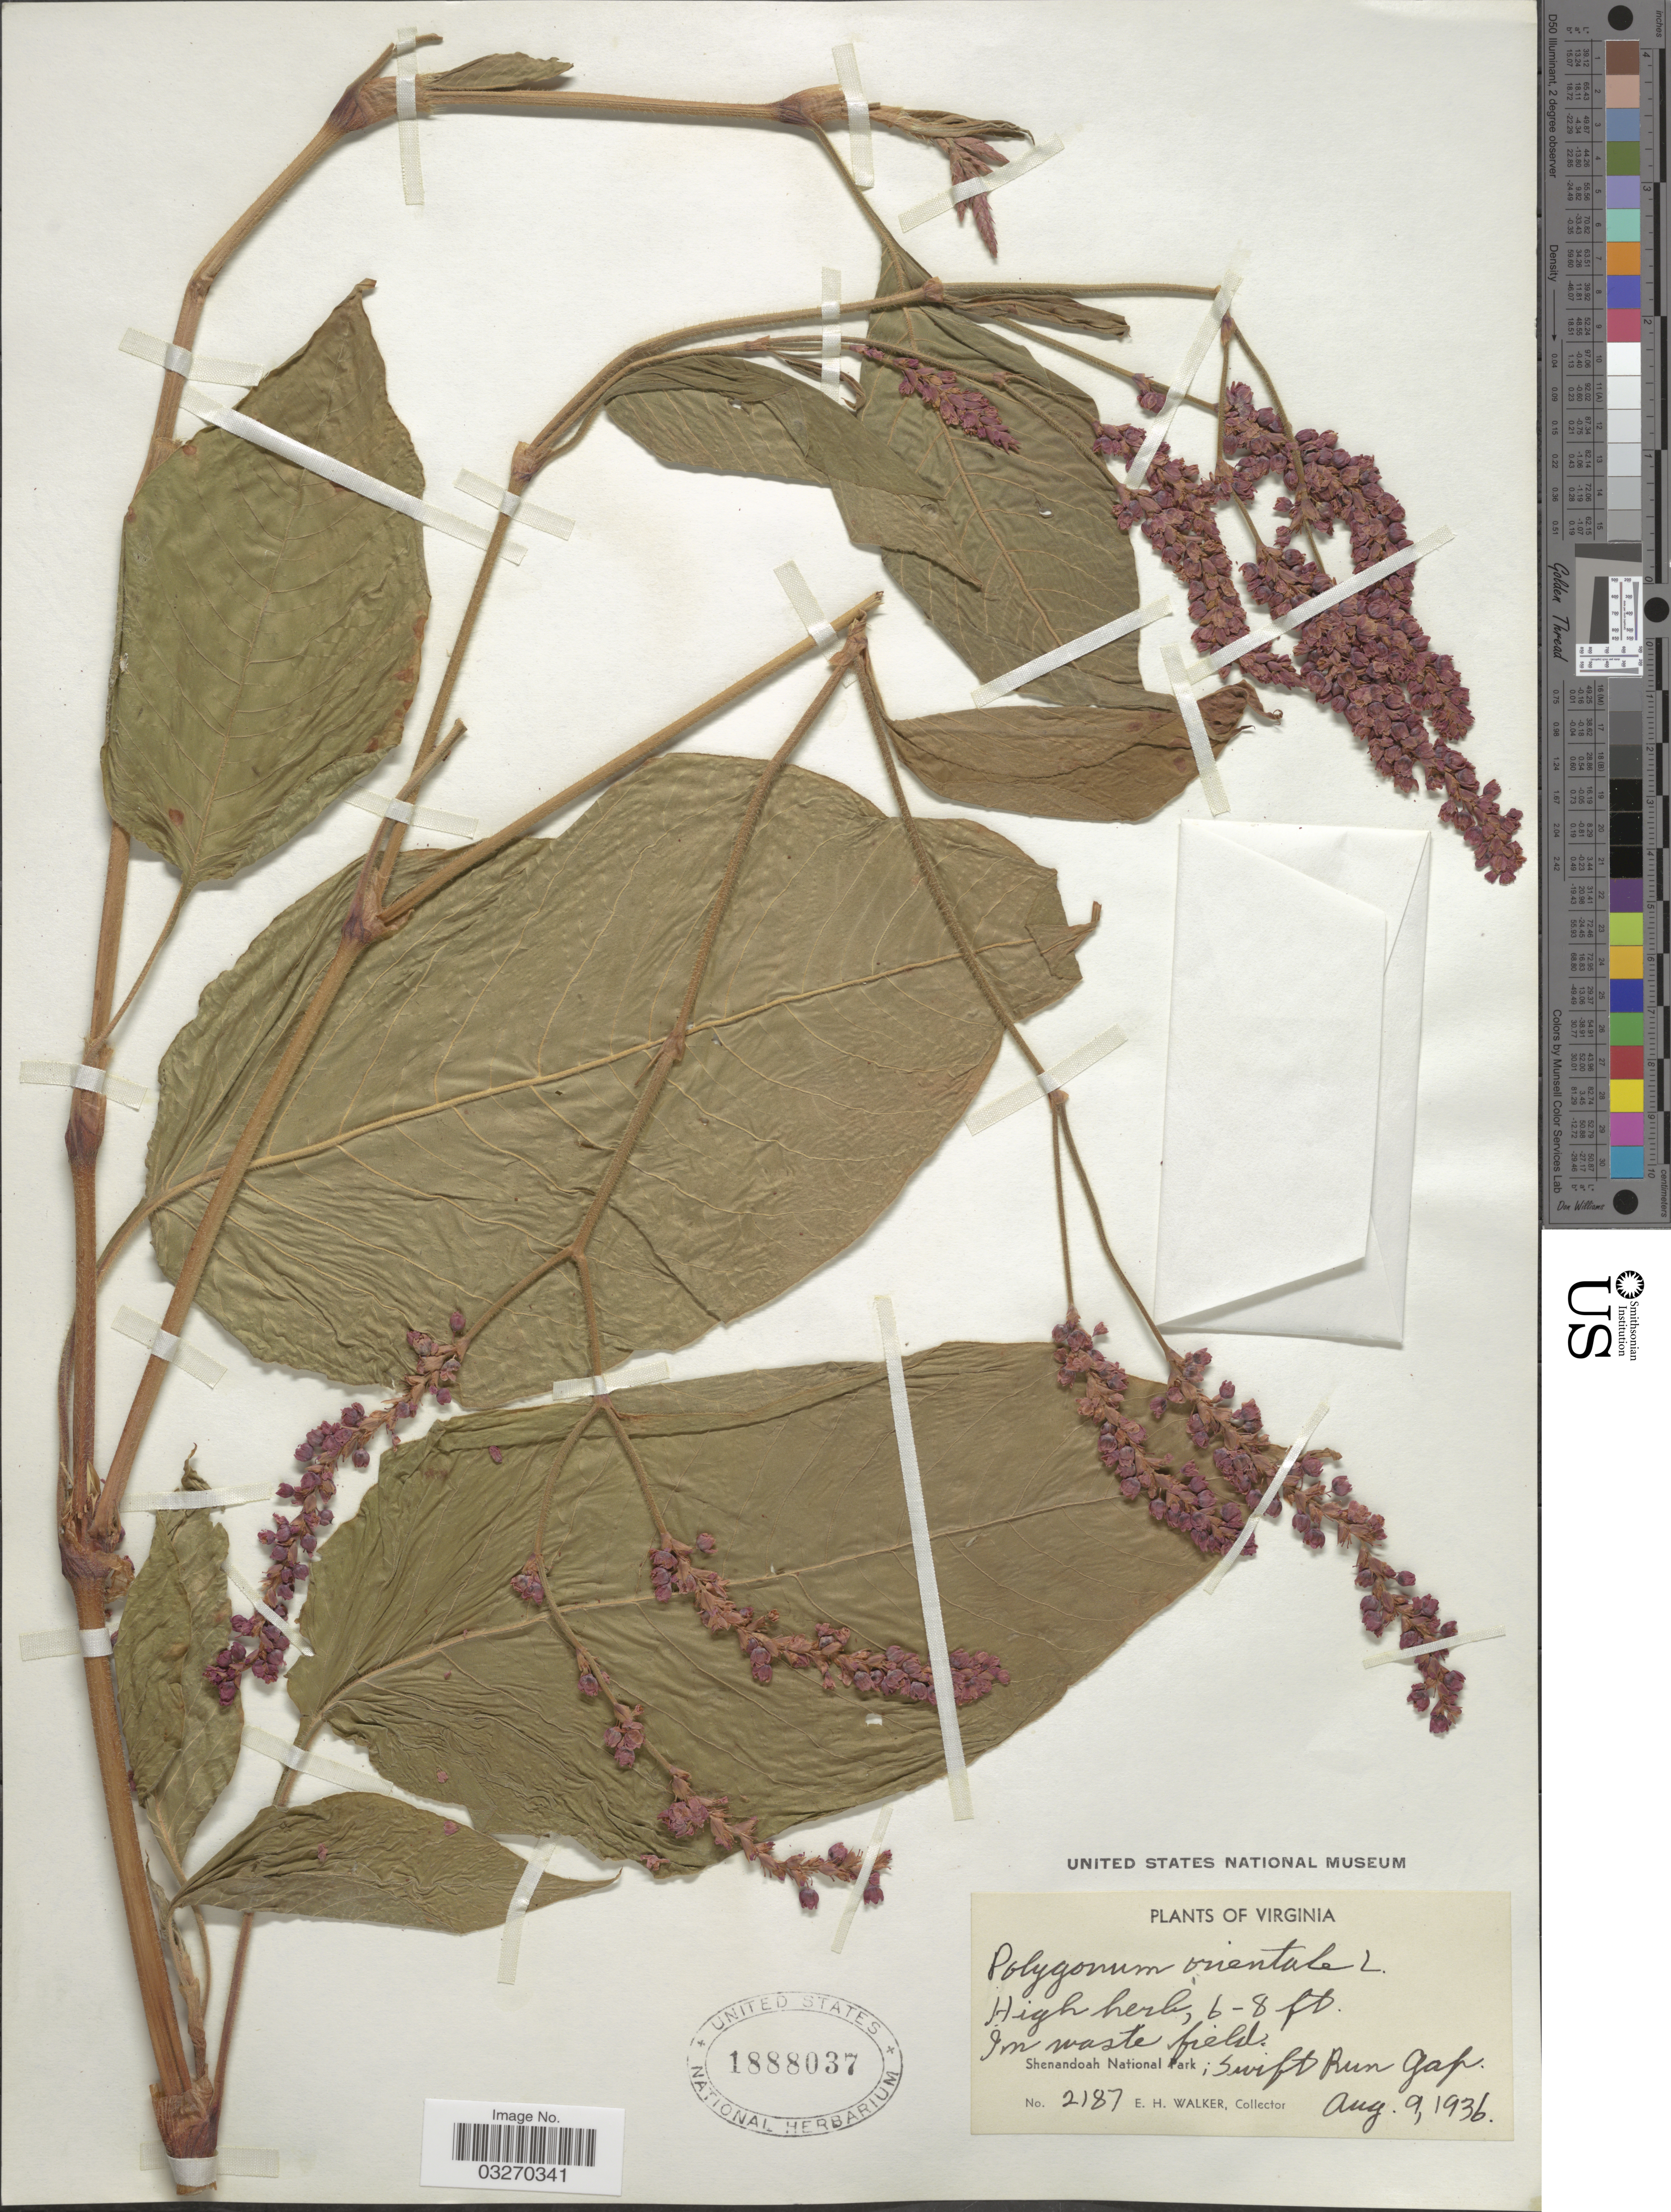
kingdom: Plantae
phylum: Tracheophyta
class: Magnoliopsida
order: Caryophyllales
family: Polygonaceae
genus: Persicaria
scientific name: Persicaria orientalis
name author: (L.) Spach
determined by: Atha, D. E.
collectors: E. H. Walker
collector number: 2187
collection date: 1936-08-09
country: United States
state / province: Virginia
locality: Shenandoah National Park; Swift Run Gap.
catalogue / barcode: US 1888037